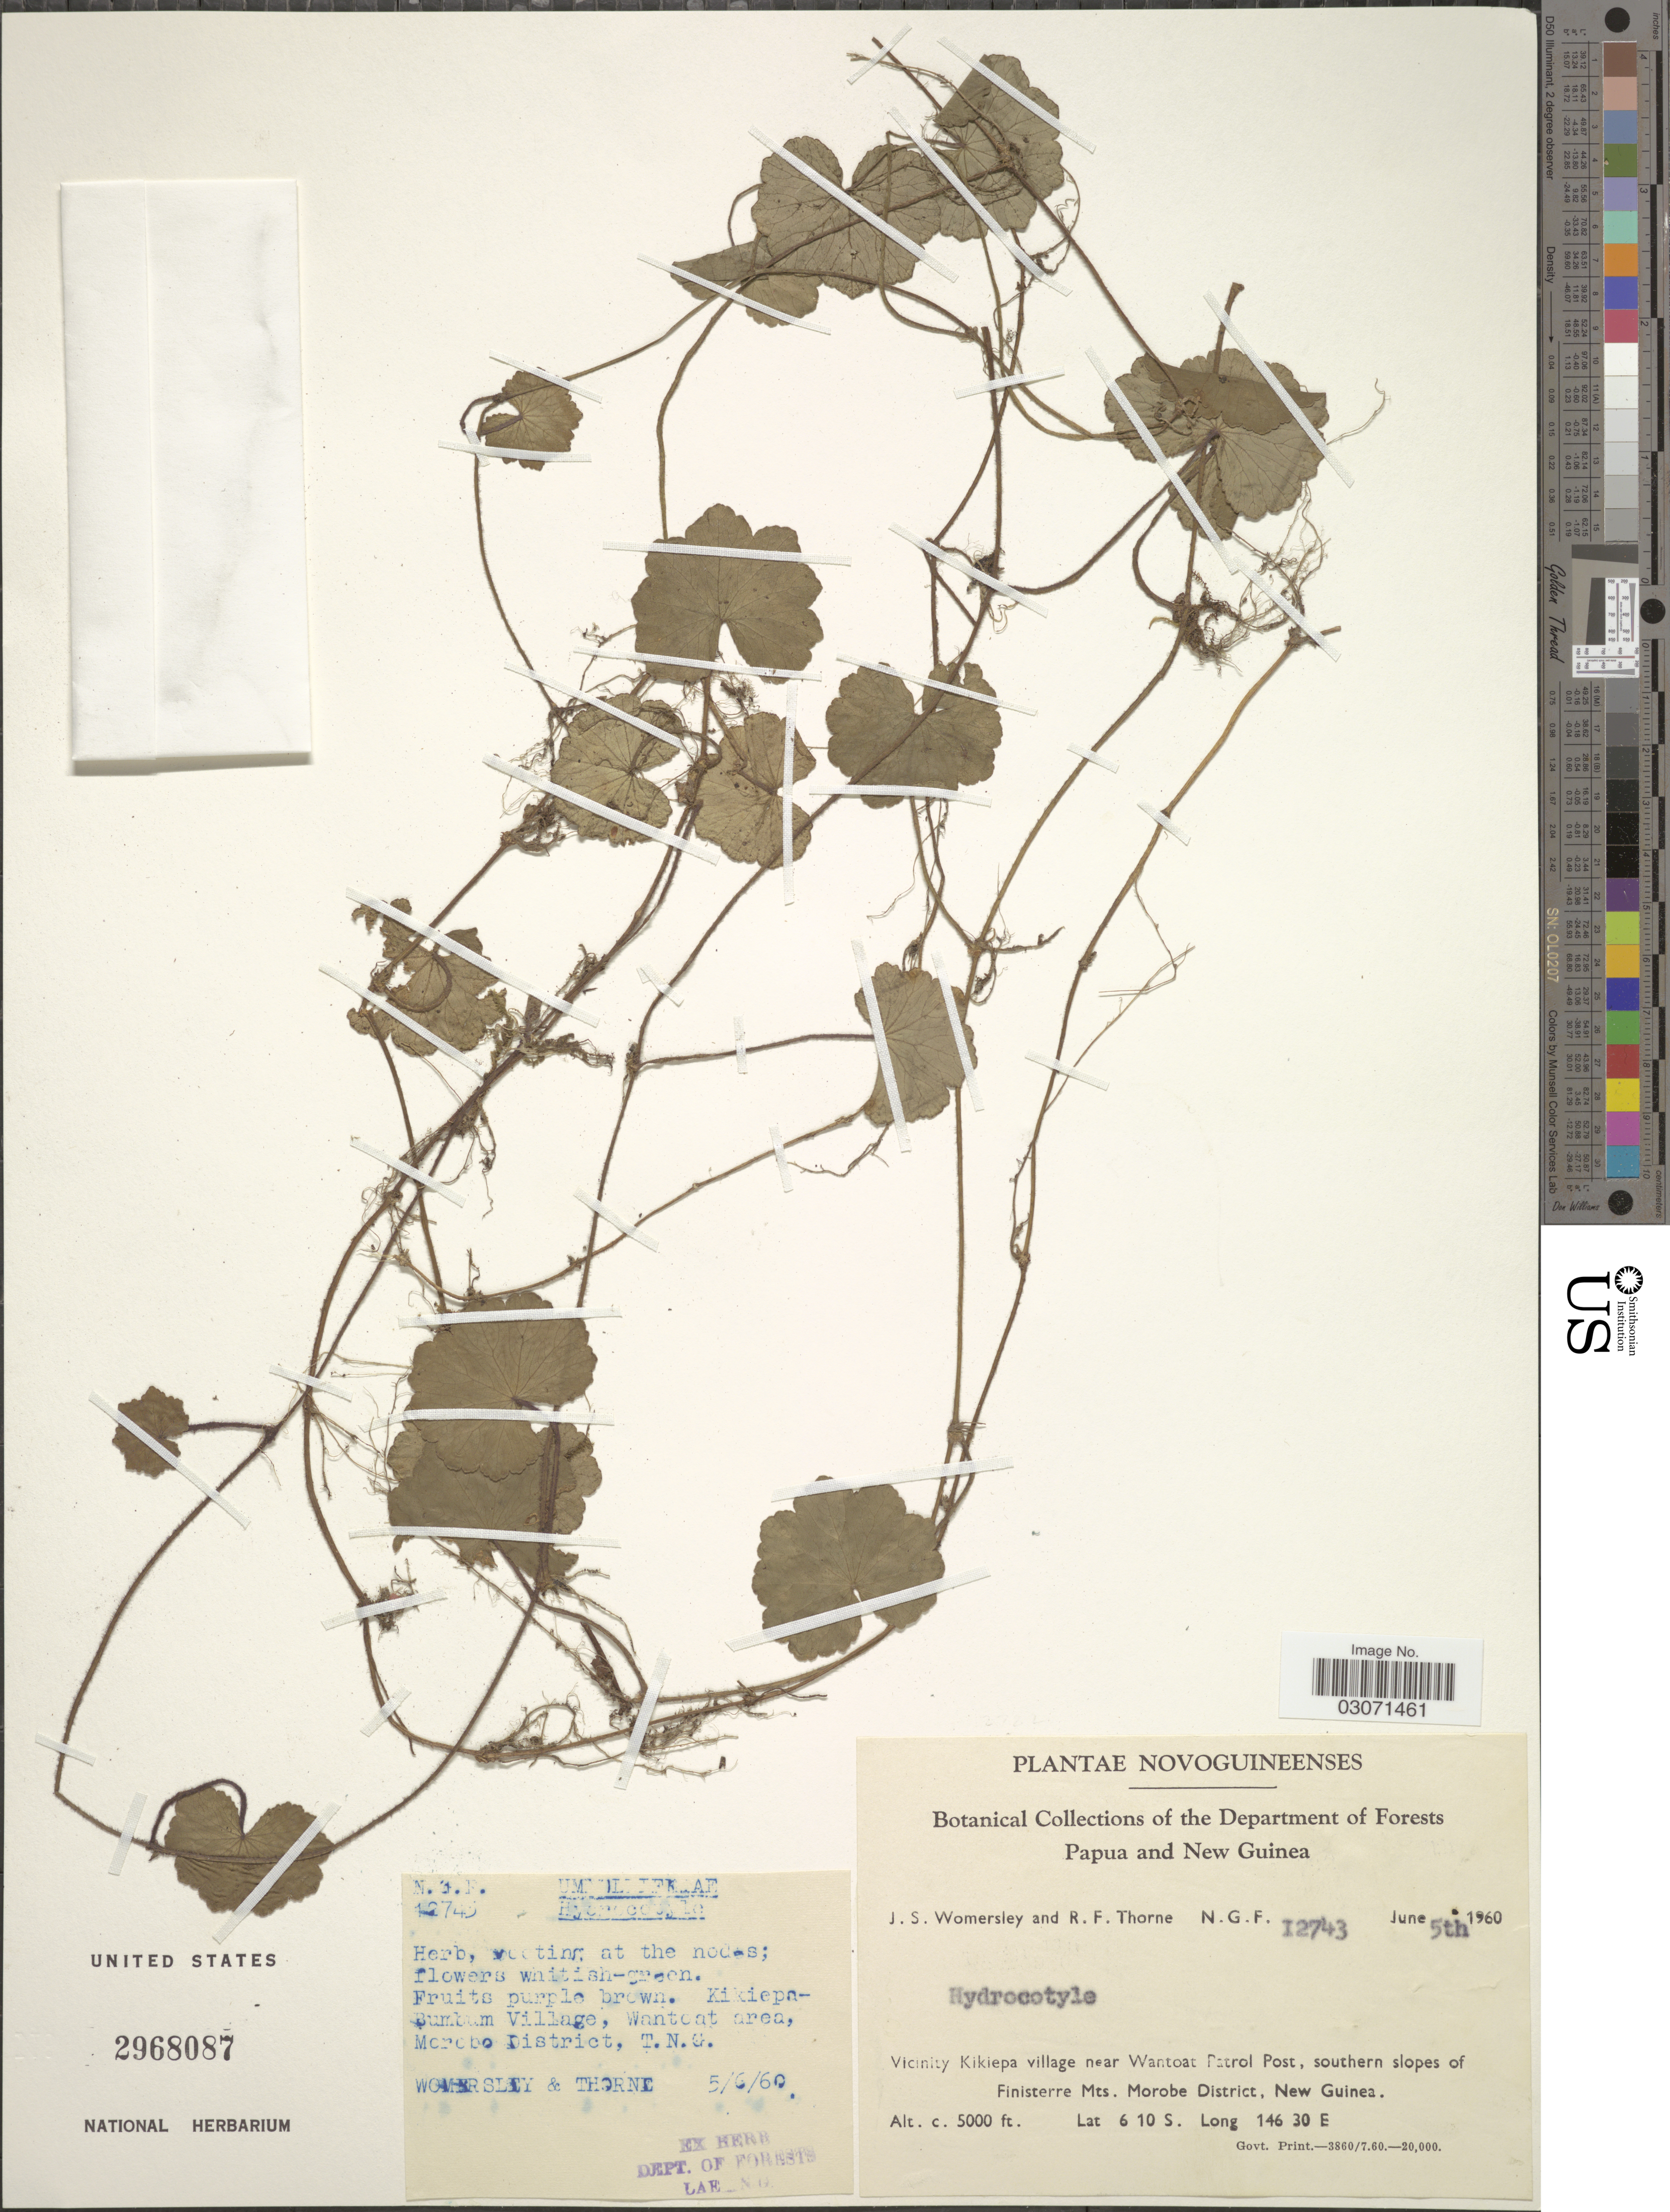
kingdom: Plantae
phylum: Tracheophyta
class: Magnoliopsida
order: Apiales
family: Araliaceae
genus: Hydrocotyle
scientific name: Hydrocotyle sp.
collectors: J. S. Womersley & R. Thorne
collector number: N.G.F.12743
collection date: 1960-06-05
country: Papua New Guinea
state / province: Morobe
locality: Novoguineenses. Papua and New Guinea. Vicinity Kikiepa village near Wantoat Patrol Post, southern slopes of Finisterre Mts. Morobe District, New Guinea. Kikiepa-Bumbum Village, Wantoat area. T. N. G.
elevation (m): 1524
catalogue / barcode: US 2968087